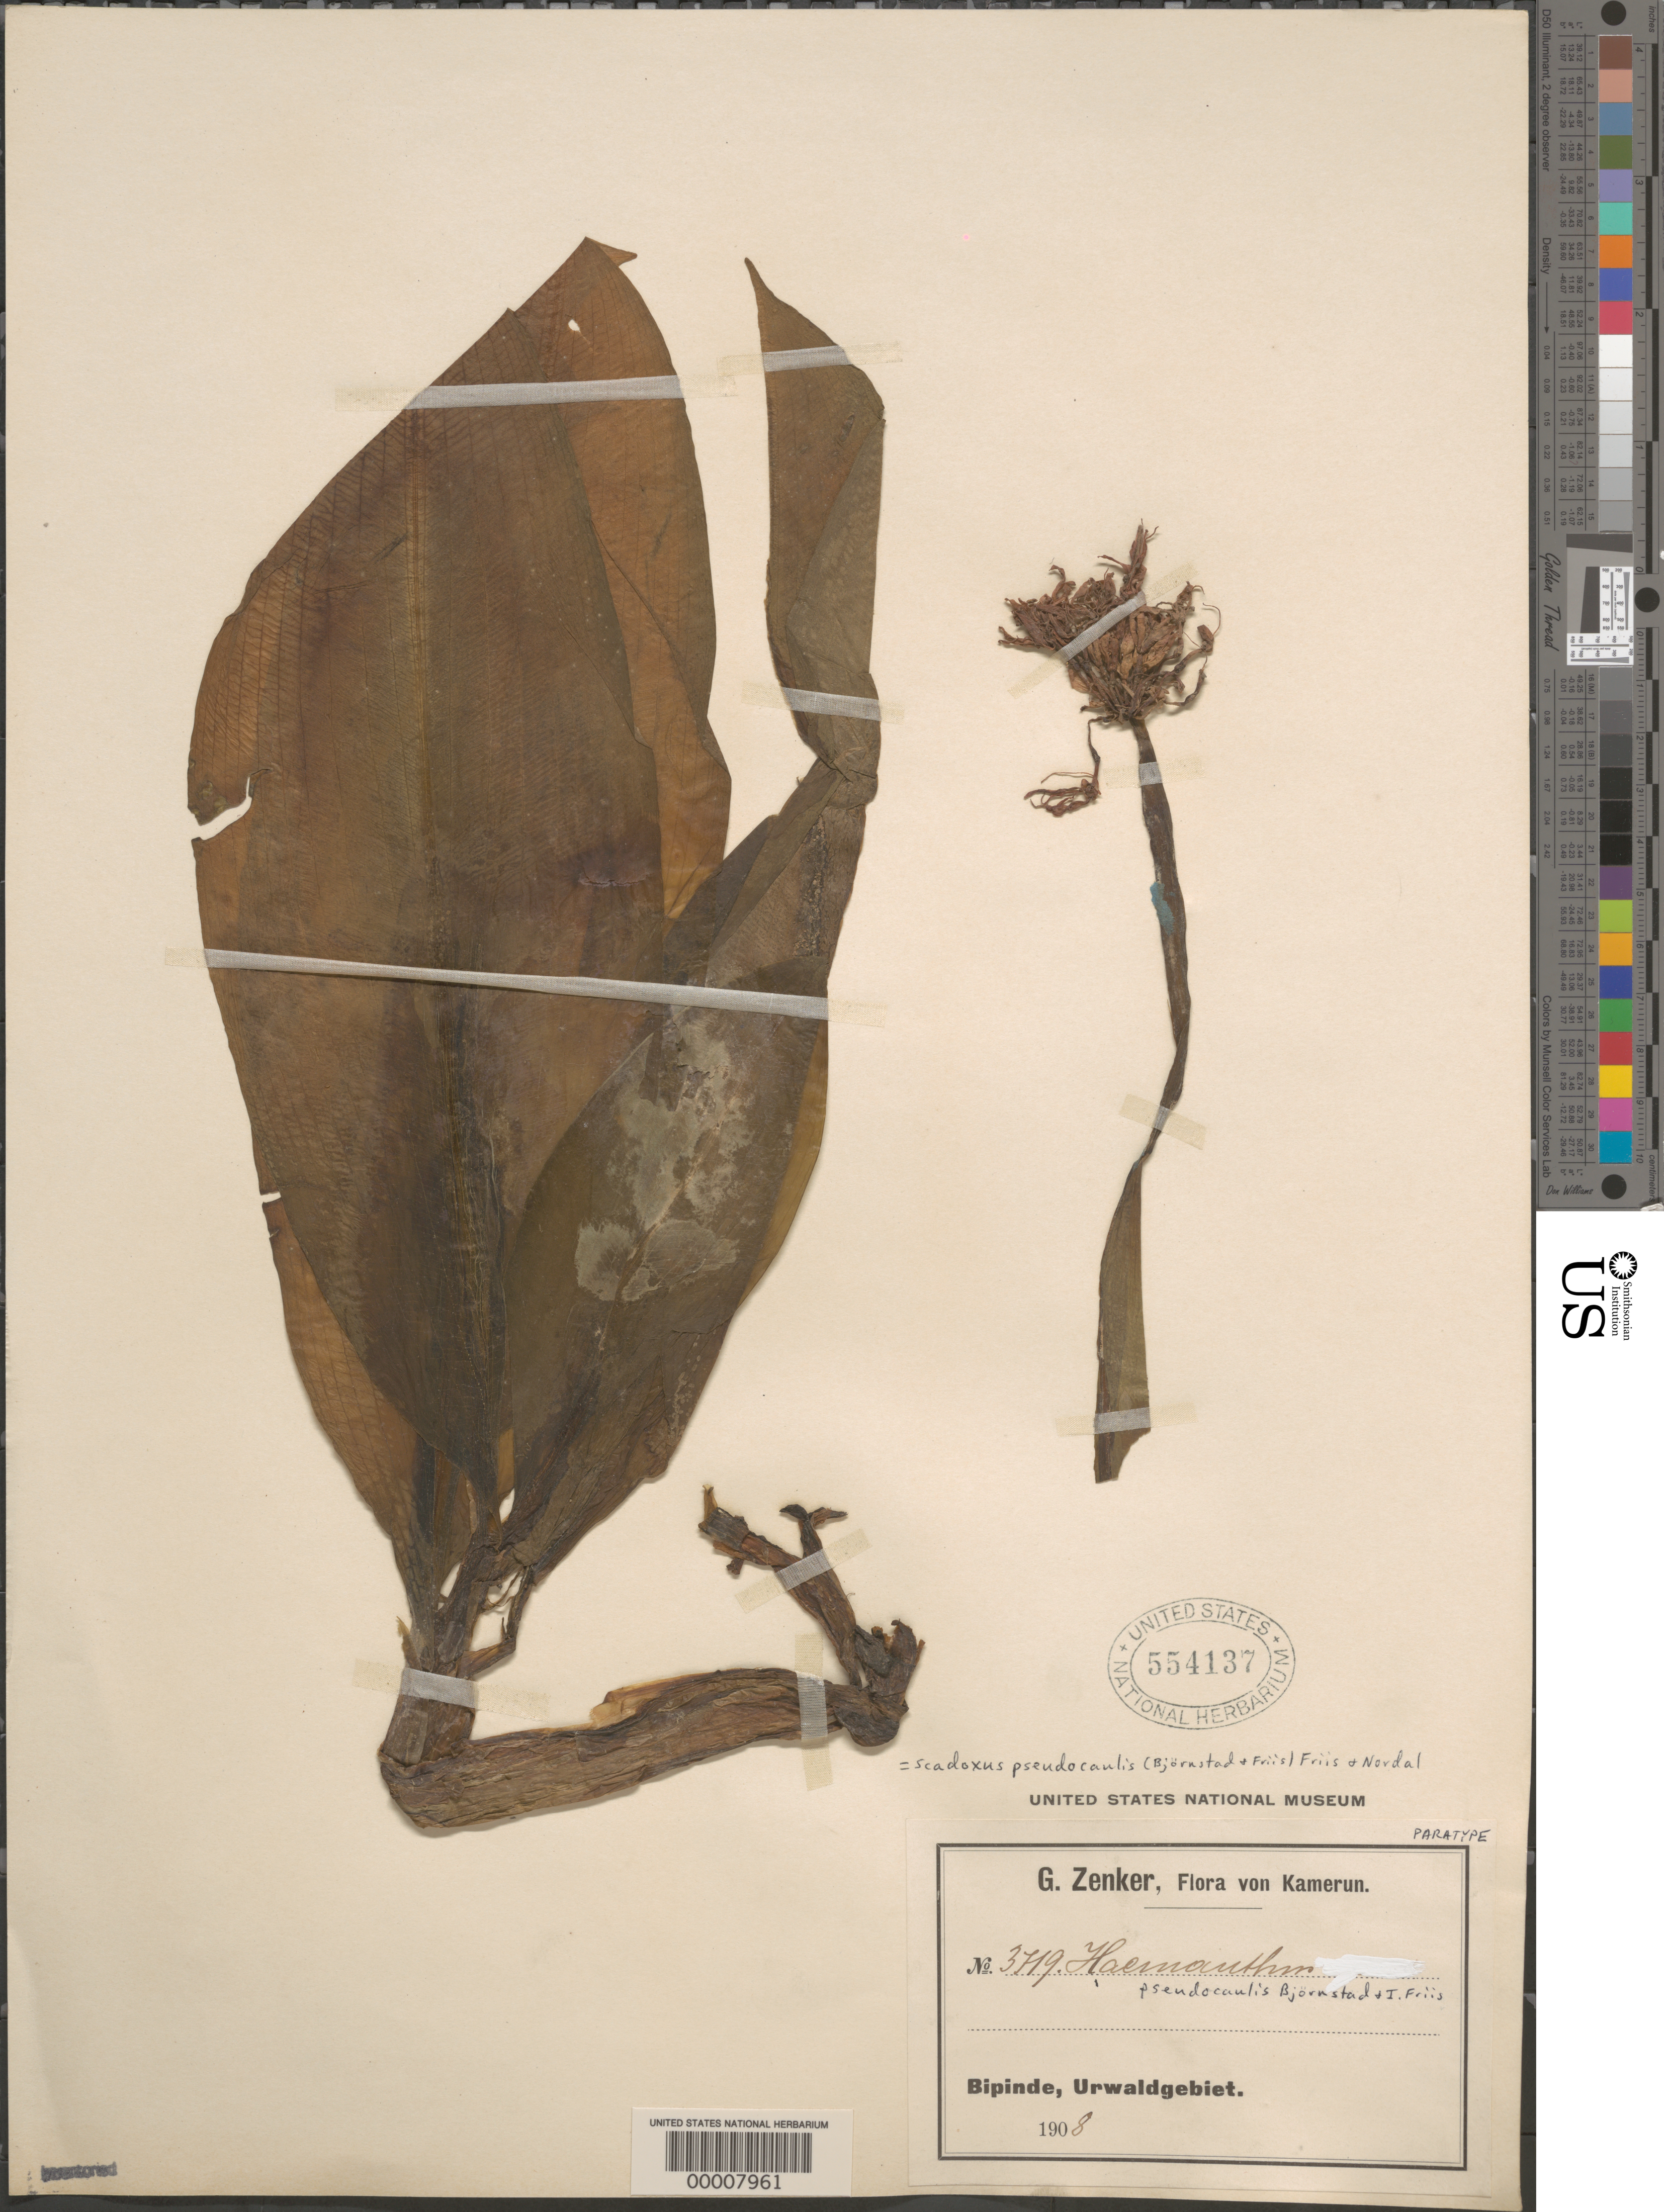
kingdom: Plantae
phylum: Tracheophyta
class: Liliopsida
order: Asparagales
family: Amaryllidaceae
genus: Scadoxus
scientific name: Scadoxus pseudocaulis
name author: (A. Bjørnstad & Friis) Friis & Nordal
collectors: G. A. Zenker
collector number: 3719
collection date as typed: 1908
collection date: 1908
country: Cameroon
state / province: Sud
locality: Kamerun, Bipinde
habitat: Virgin forest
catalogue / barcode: US 554137